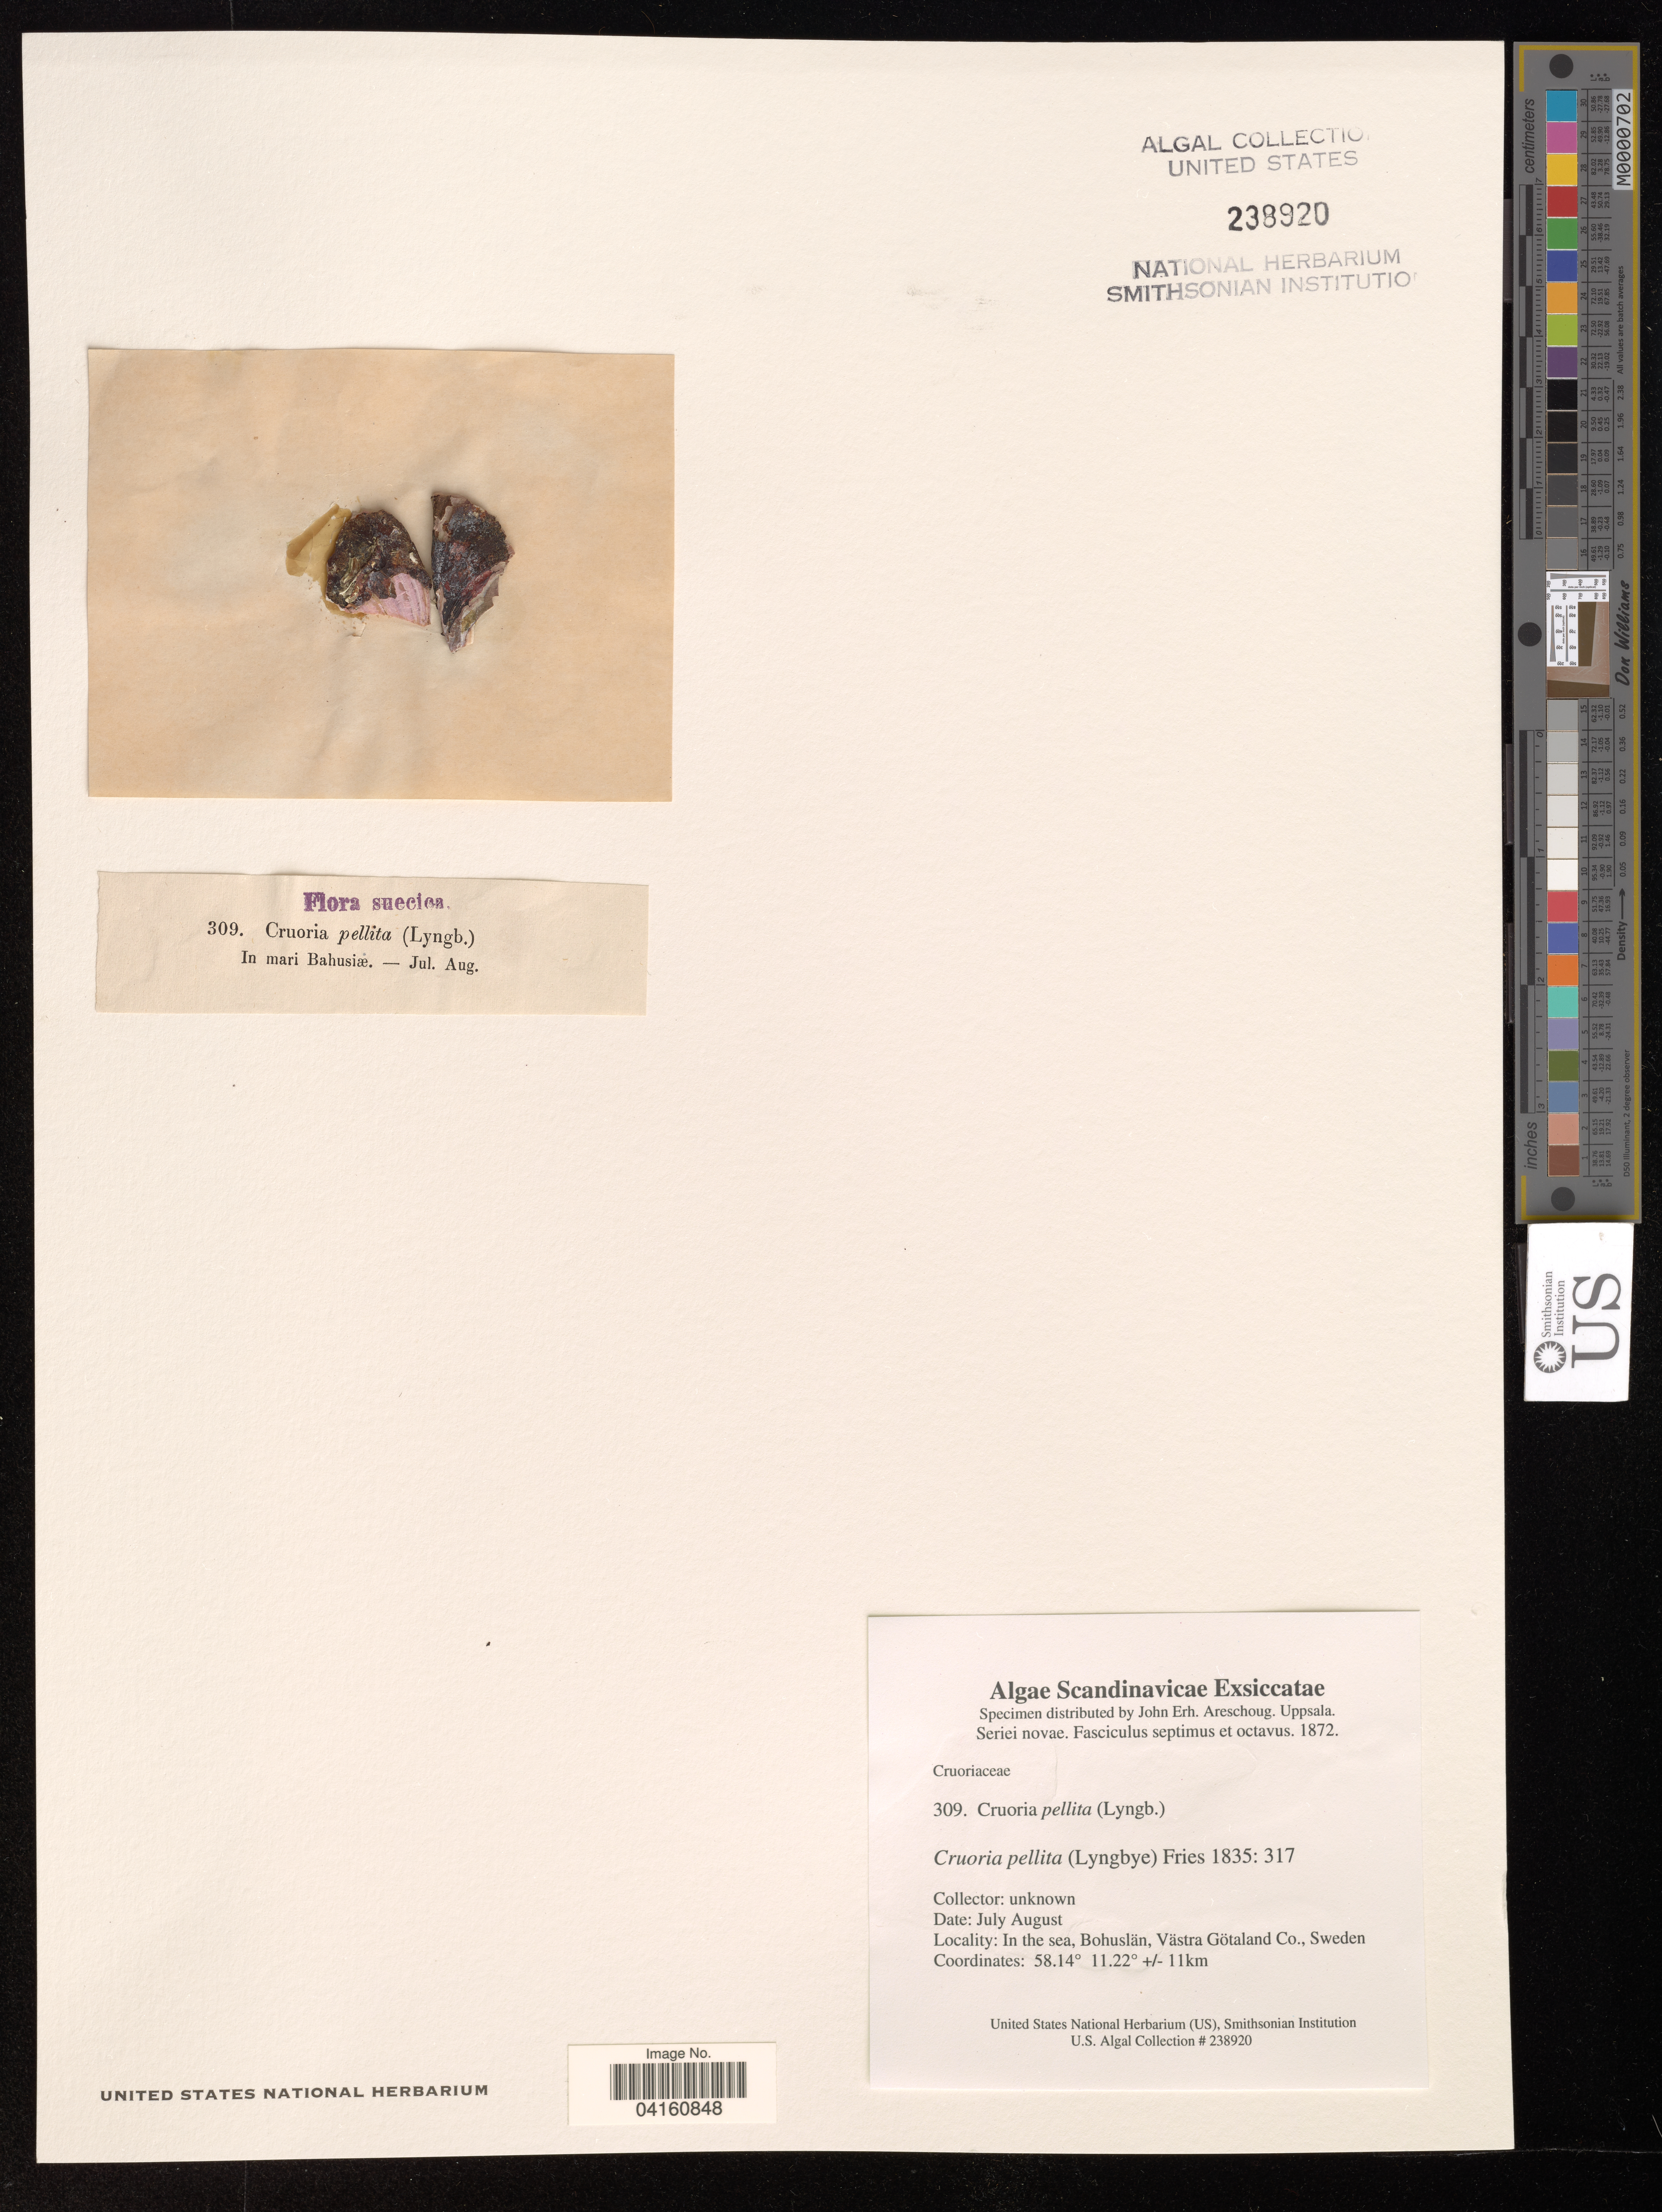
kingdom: Plantae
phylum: Rhodophyta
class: Florideophyceae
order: Gigartinales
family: Cruoriaceae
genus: Cruoria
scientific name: Cruoria pellita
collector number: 309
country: Sweden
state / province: Västra Götaland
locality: in the sea, Bohuslan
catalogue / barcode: US 238920